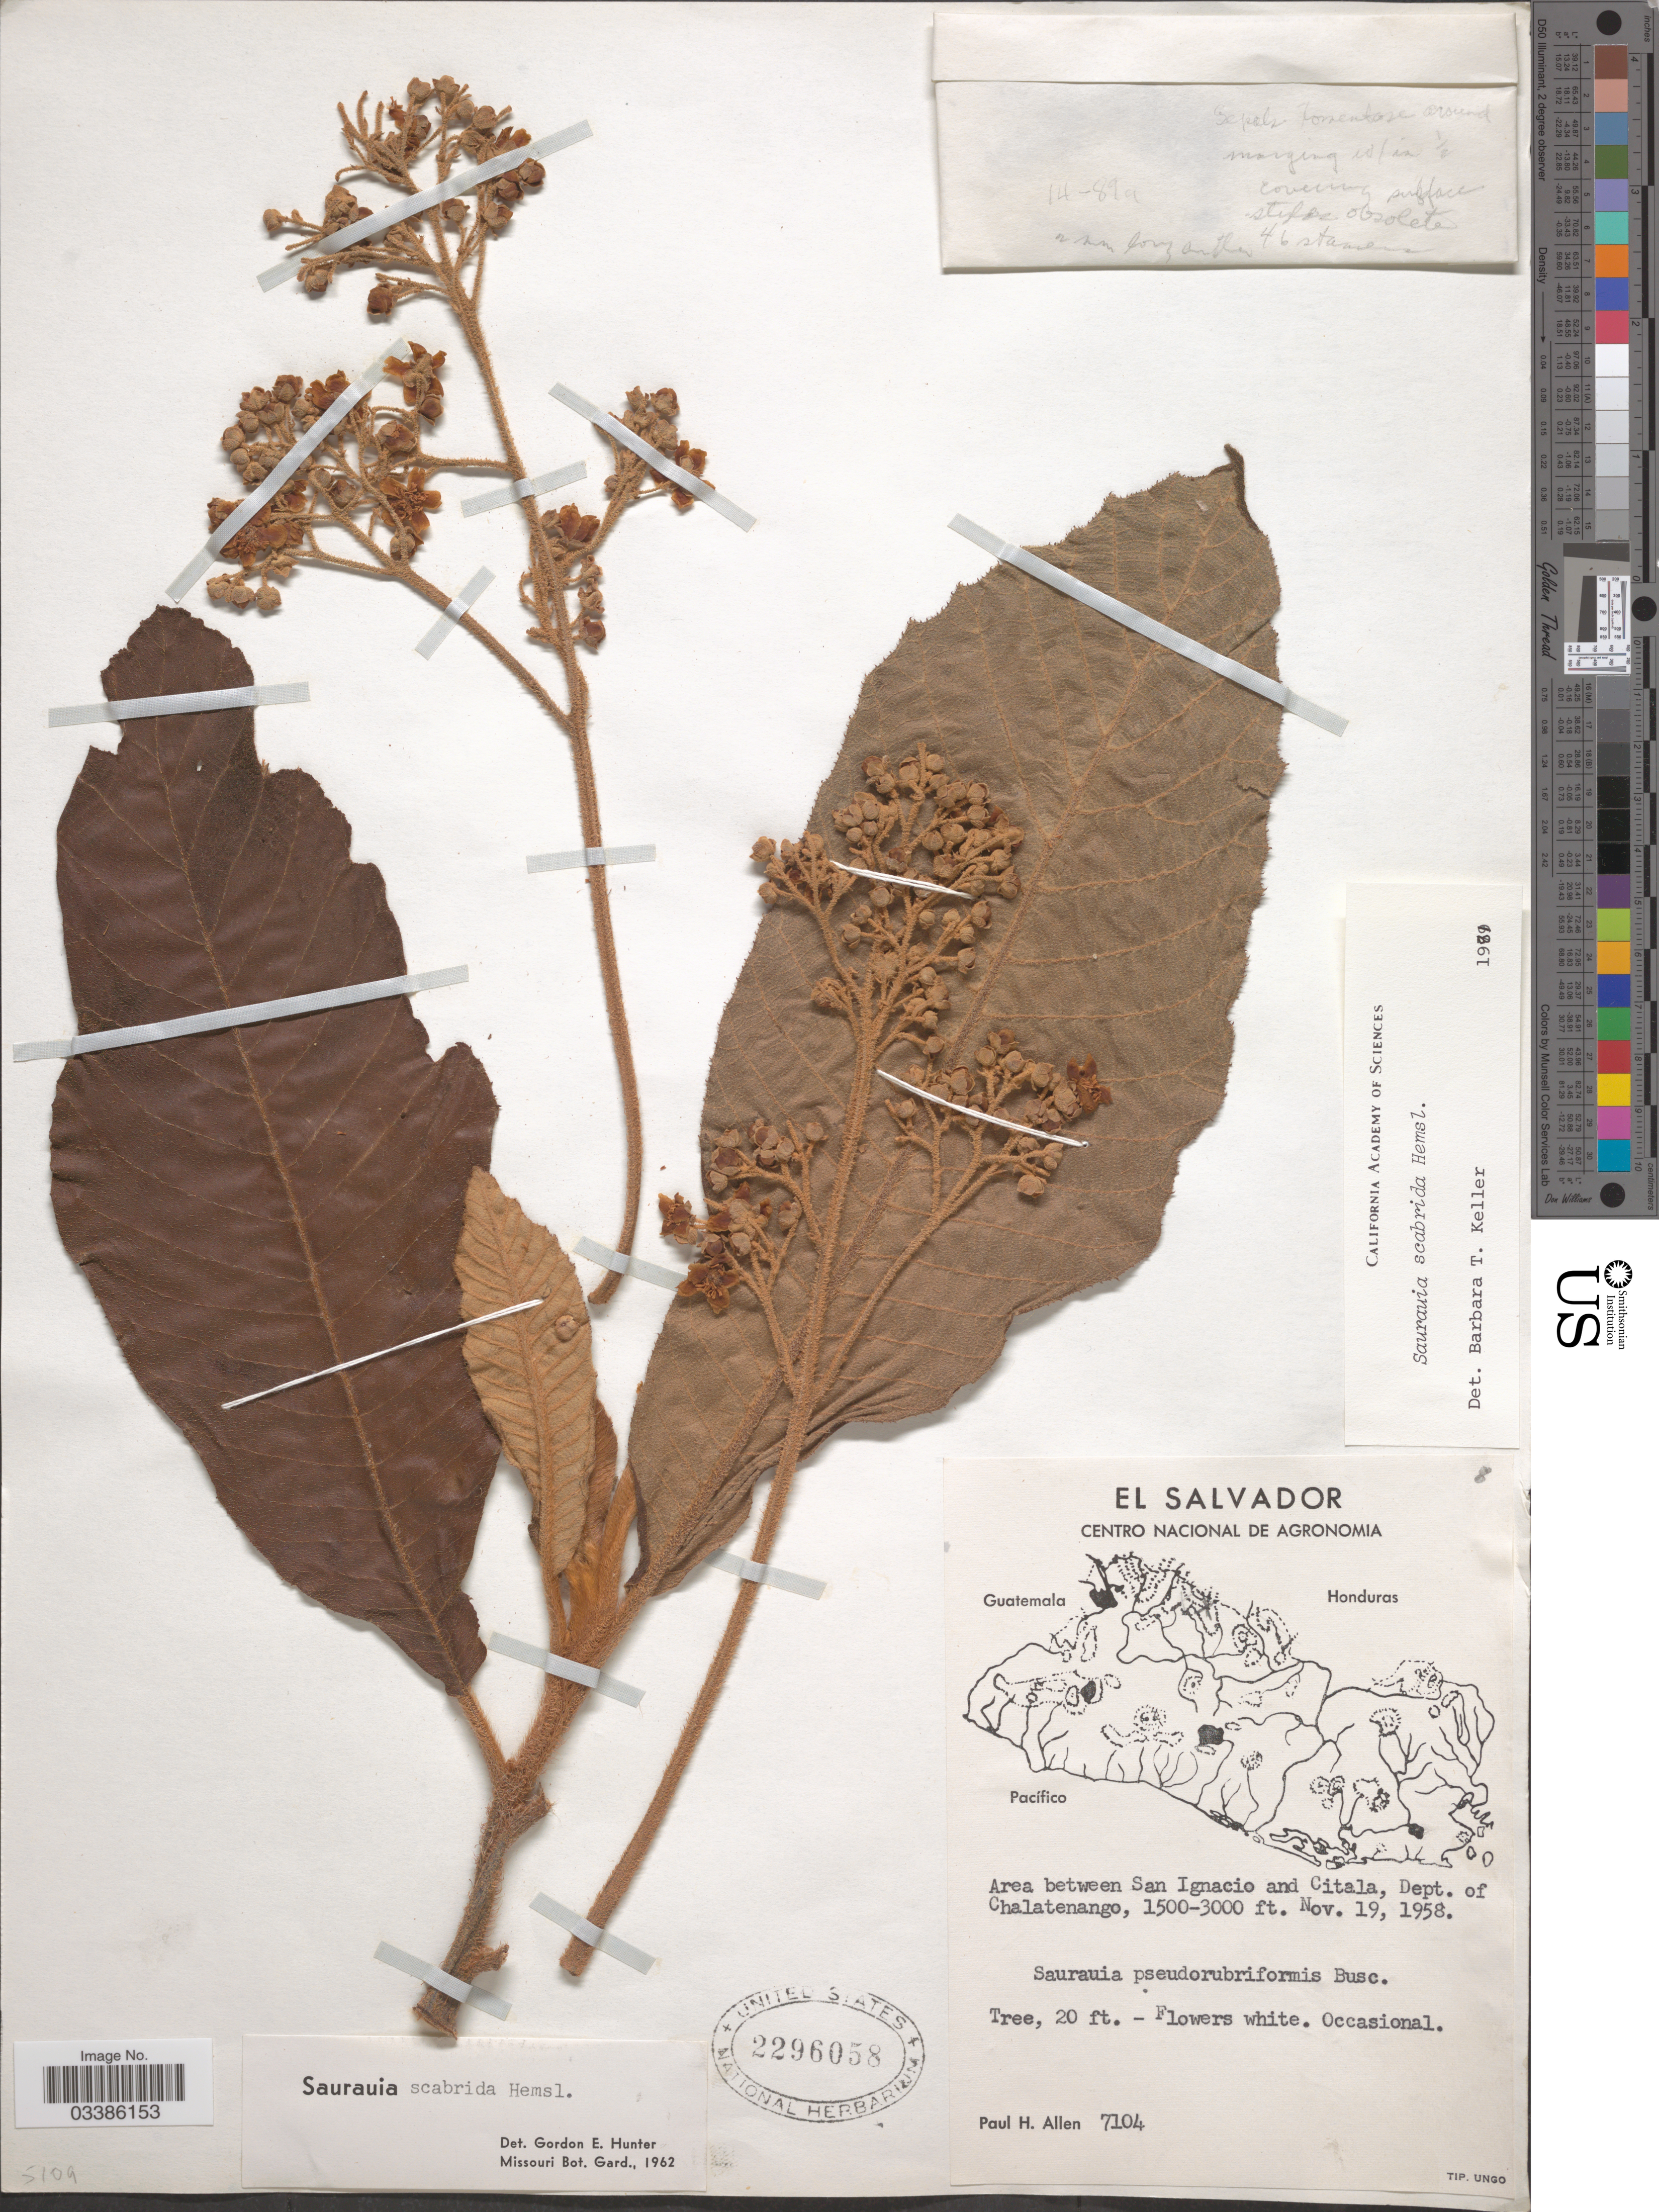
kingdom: Plantae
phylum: Tracheophyta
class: Magnoliopsida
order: Ericales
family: Actinidiaceae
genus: Saurauia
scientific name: Saurauia scabrida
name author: Hemsl.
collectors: P. H. Allen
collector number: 7104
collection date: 1958-11-19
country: El Salvador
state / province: Chalatenango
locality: Area between San Ignacio and Citala, Dept. of Chalatenango.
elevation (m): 457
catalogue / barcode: US 2296058